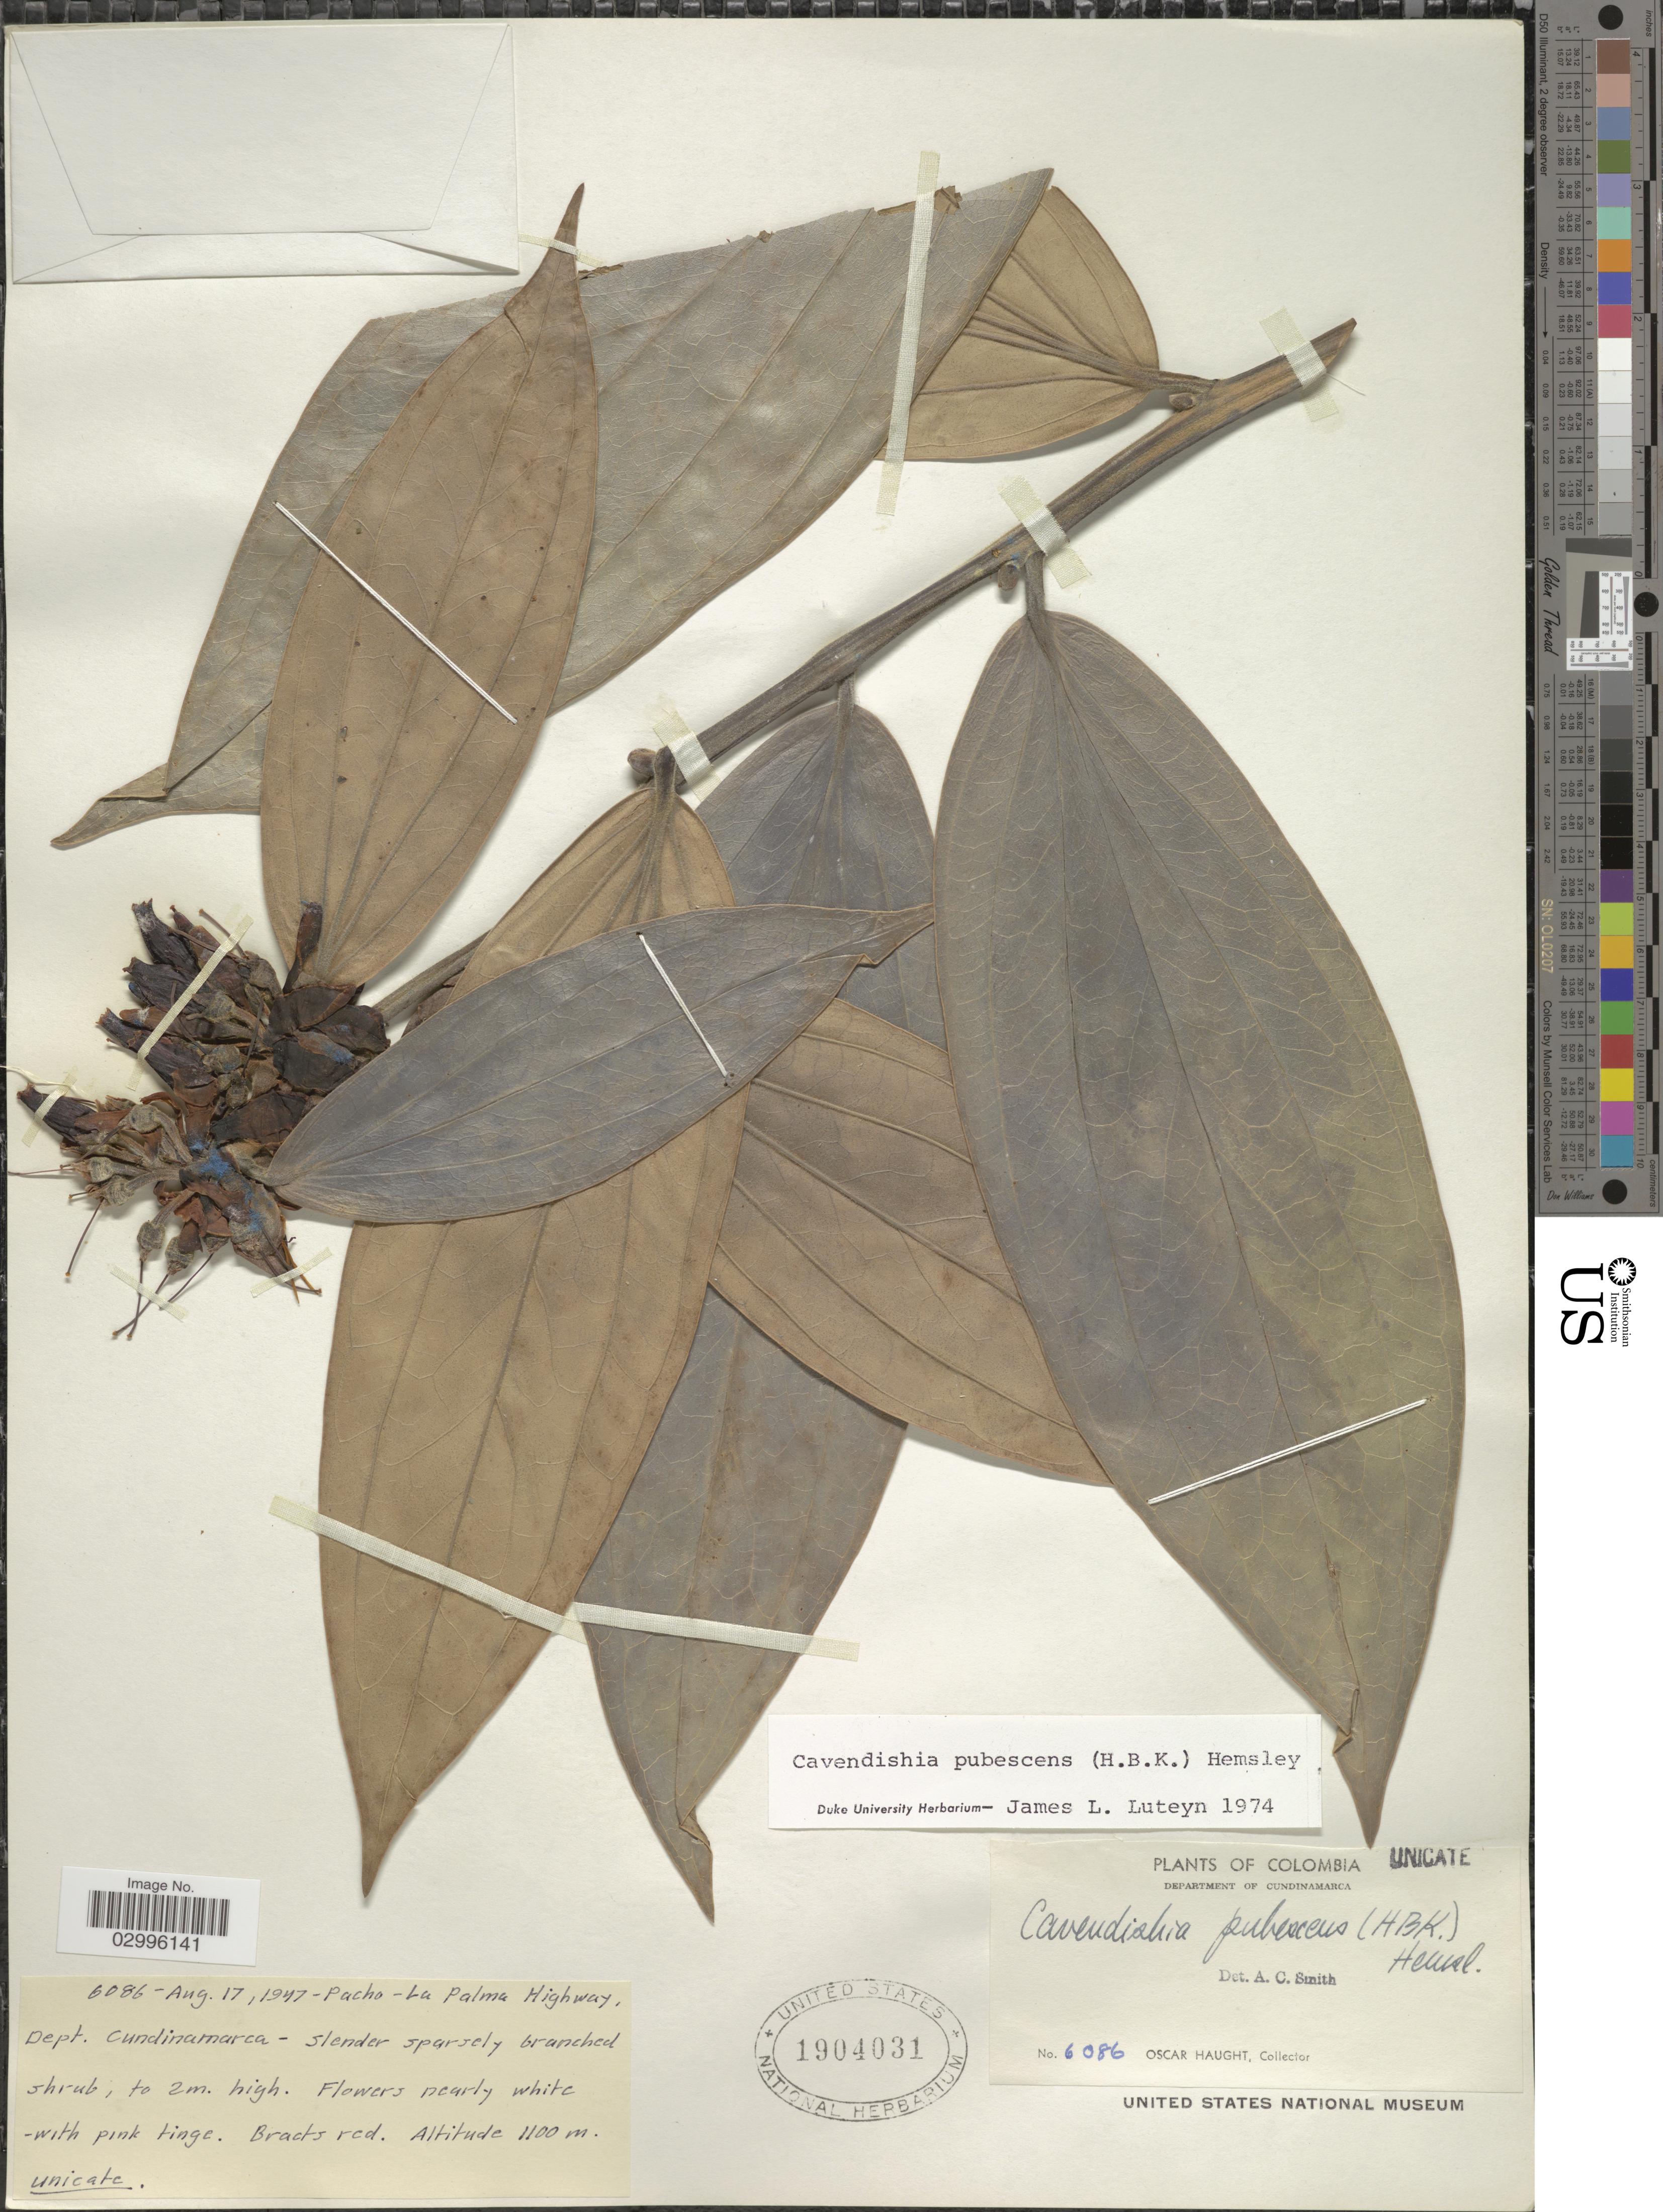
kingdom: Plantae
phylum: Tracheophyta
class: Magnoliopsida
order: Ericales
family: Ericaceae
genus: Cavendishia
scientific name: Cavendishia pubescens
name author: (Kunth) Hemsl.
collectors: O. Haught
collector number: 6086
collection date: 1947-08-17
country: Colombia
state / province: Cundinamarca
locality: Pacho- La Palma Highway, Dept. Cundinamarca.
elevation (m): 1100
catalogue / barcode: US 1904031